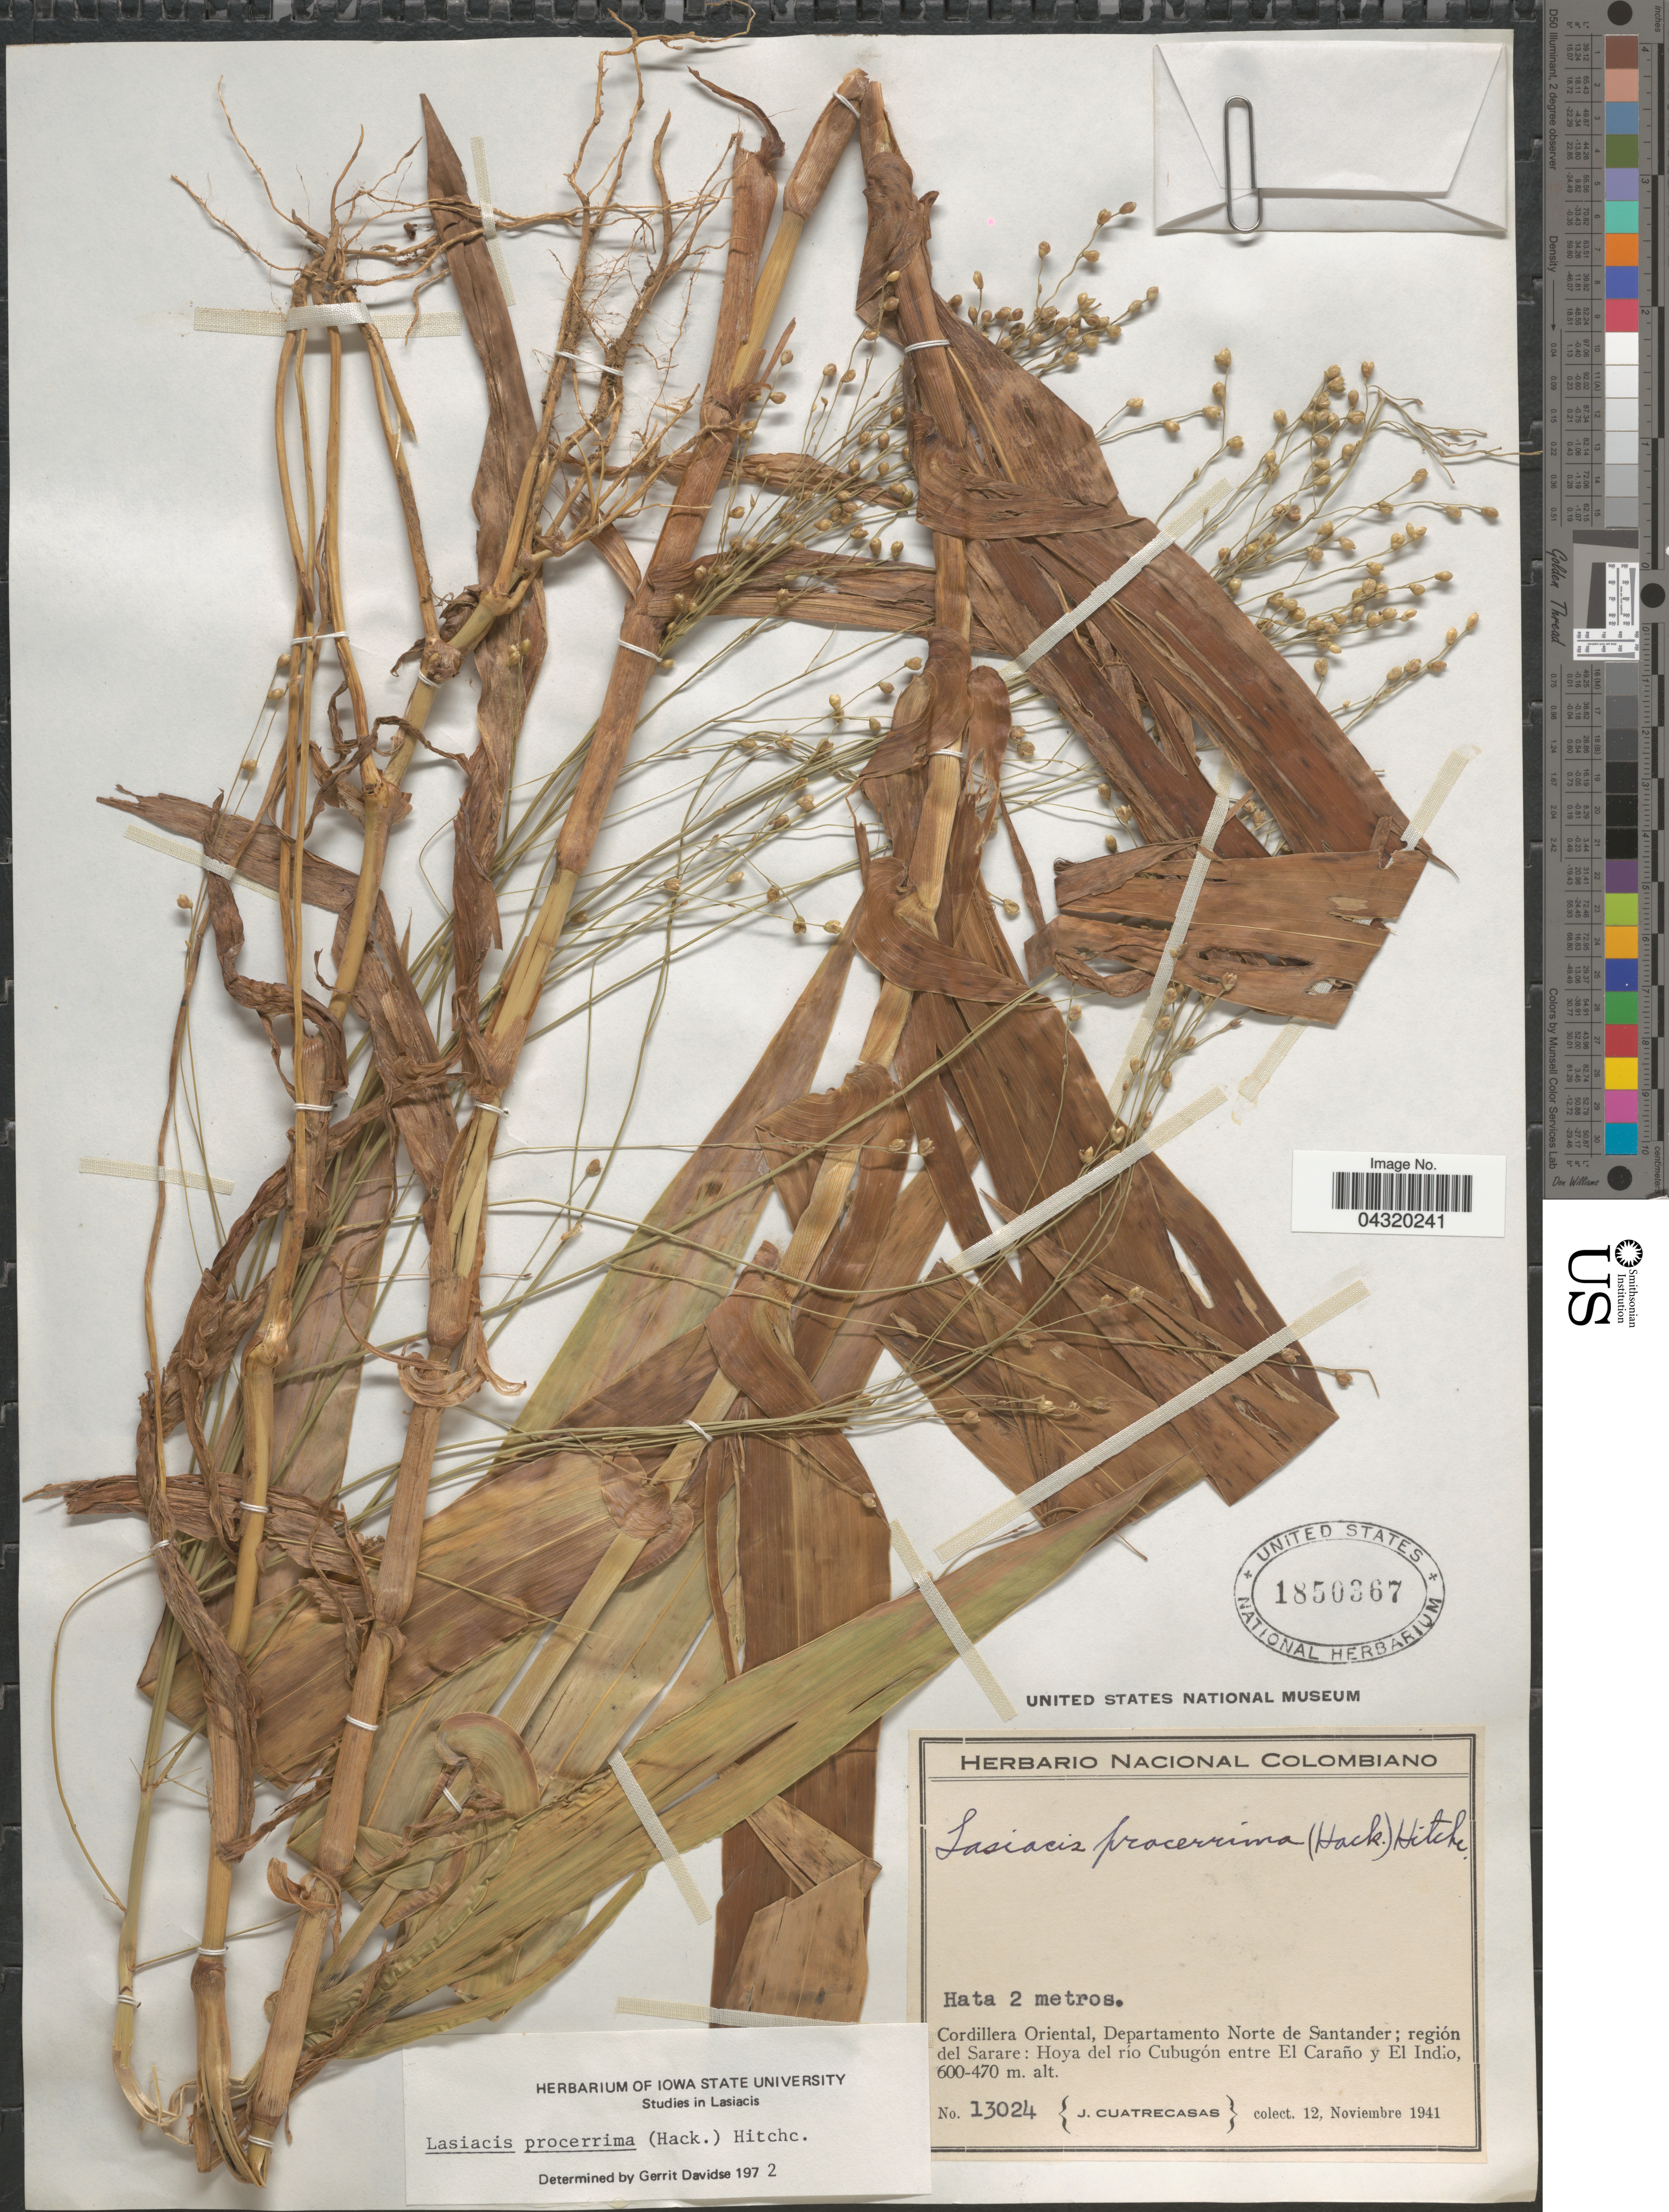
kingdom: Plantae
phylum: Tracheophyta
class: Liliopsida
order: Poales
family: Poaceae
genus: Lasiacis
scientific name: Lasiacis procerrima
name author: (Hack.) Hitchc.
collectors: J. Cuatrecasas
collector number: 13024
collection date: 1941-11-12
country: Colombia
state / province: Norte de Santander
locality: Cordillera Oriental, Departamento Norte de Santander; región del Sarare: Hoya del río Cubugón entre El Caraño y El Indio.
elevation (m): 470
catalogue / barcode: US 1850367